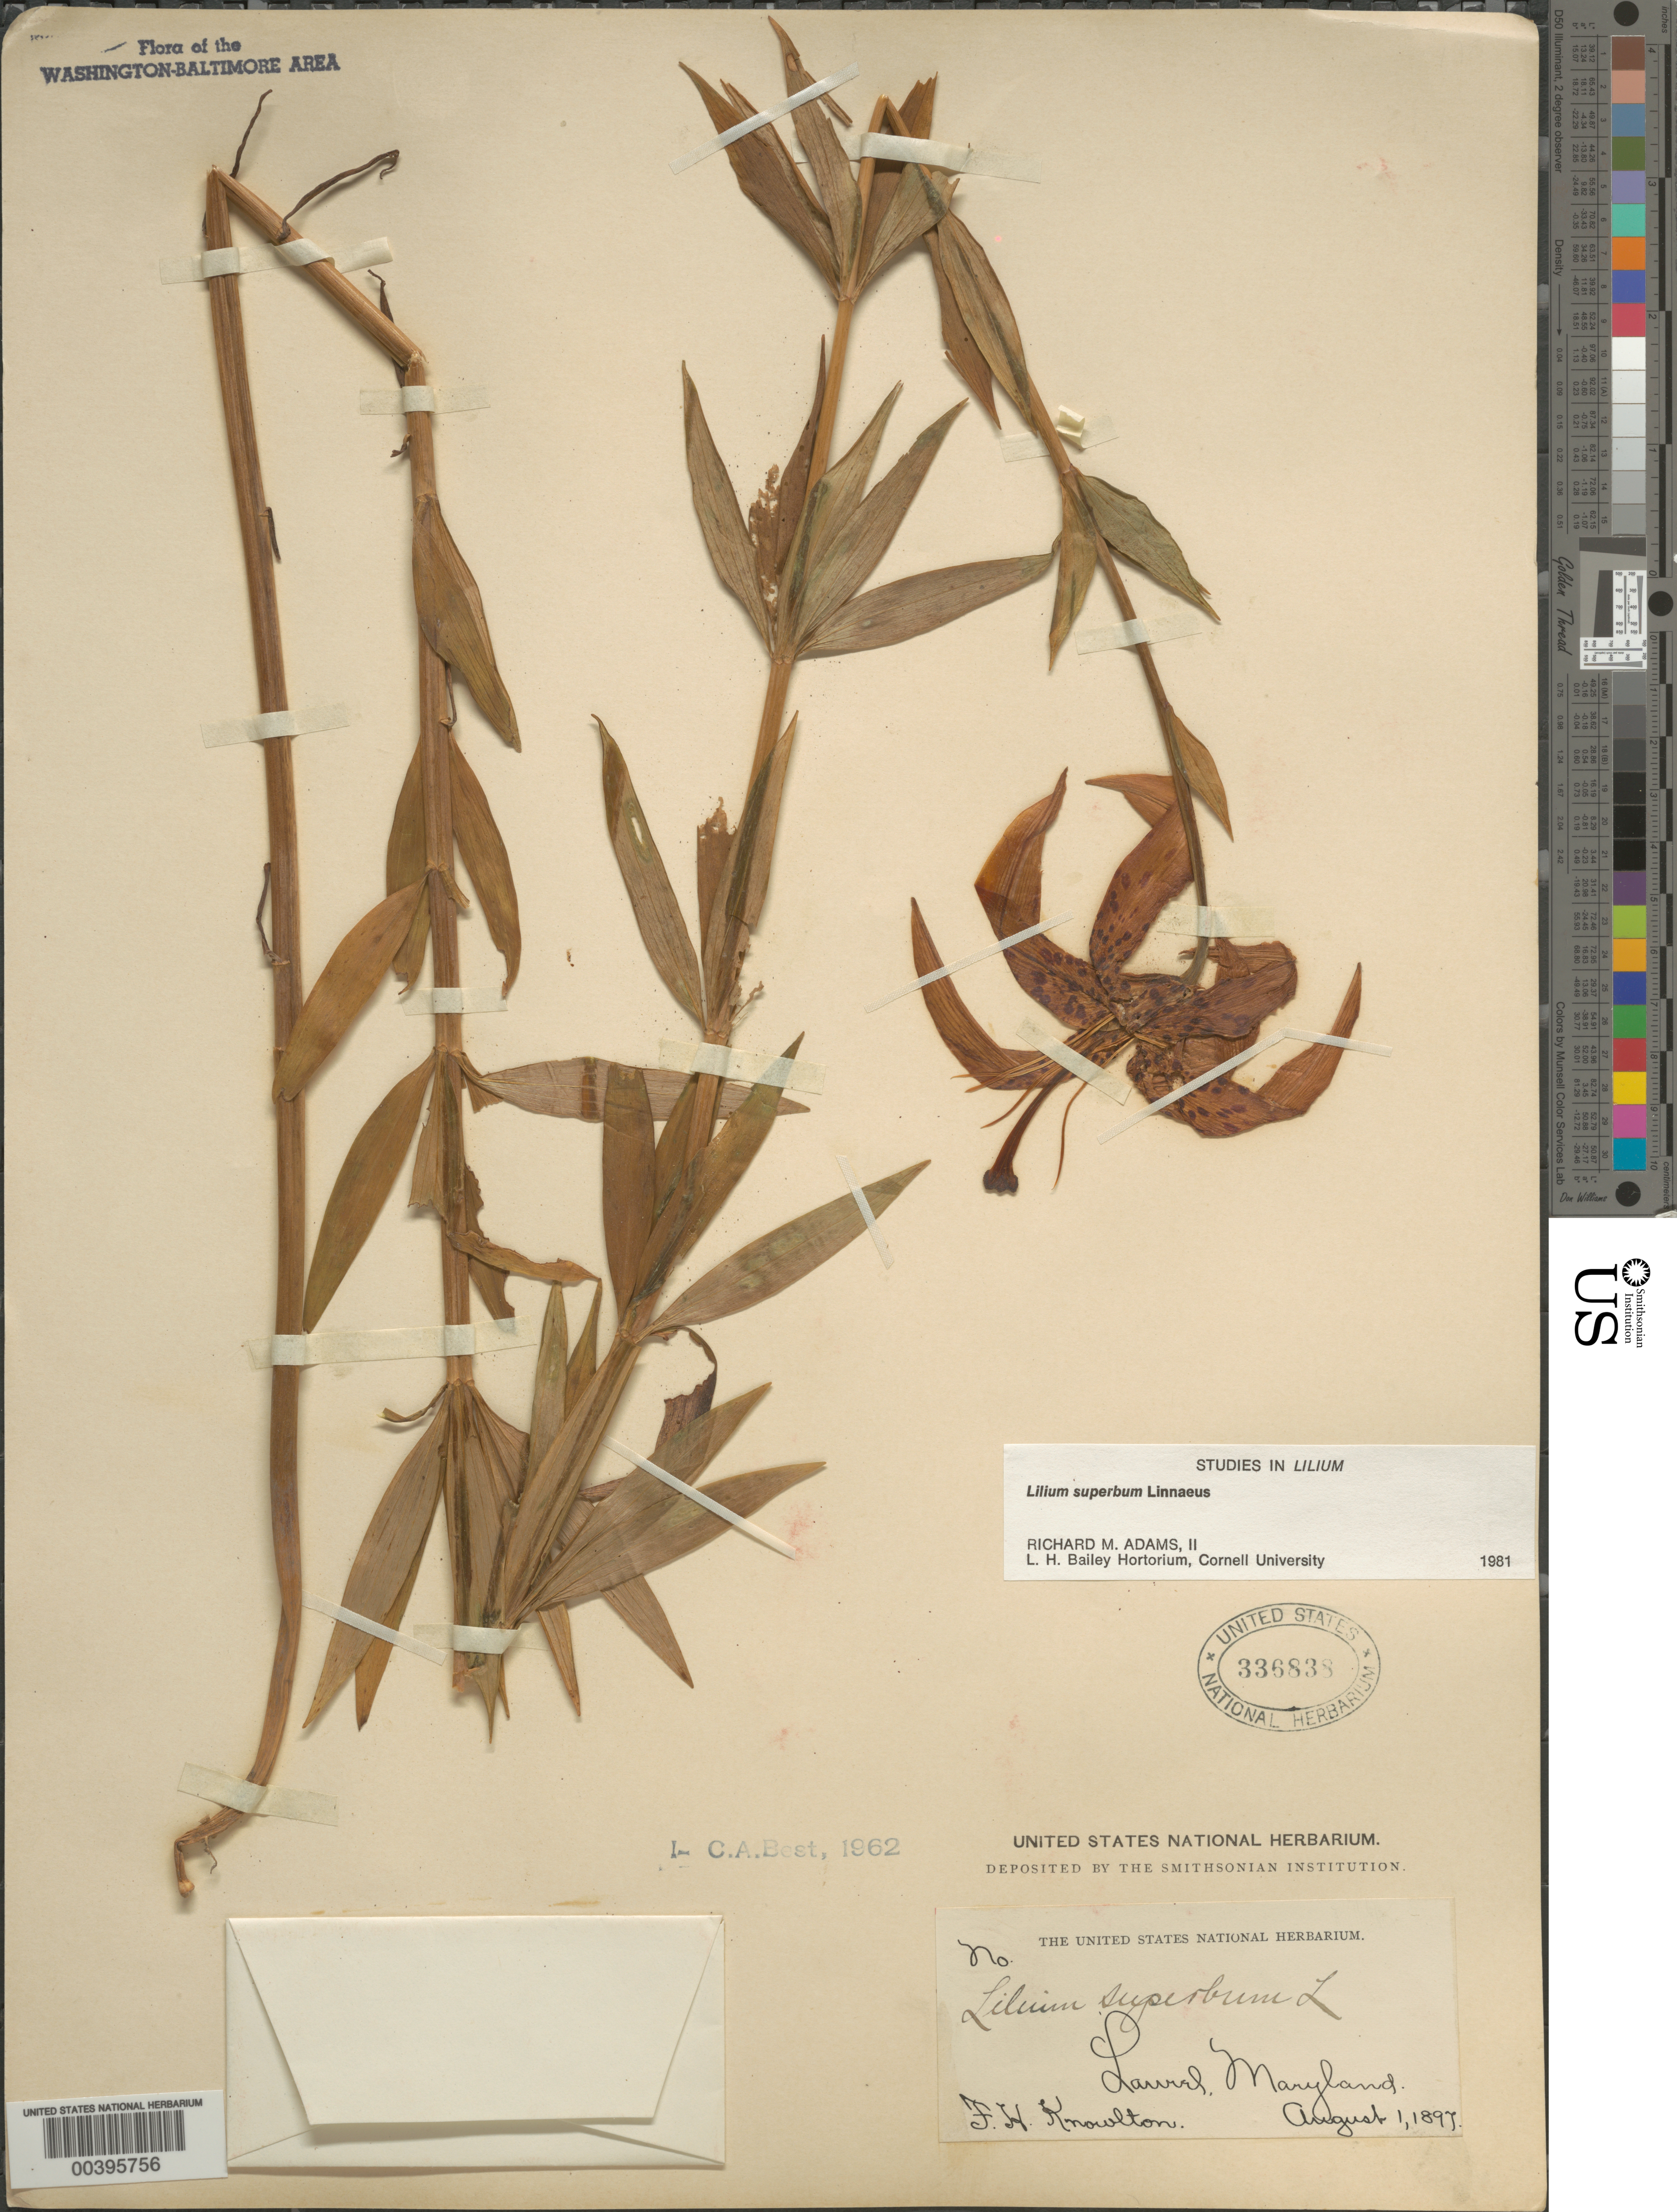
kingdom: Plantae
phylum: Tracheophyta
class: Liliopsida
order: Liliales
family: Liliaceae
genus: Lilium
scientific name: Lilium superbum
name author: L.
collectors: F. H. Knowlton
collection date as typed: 01 Aug 1897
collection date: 1897-08-01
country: United States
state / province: Maryland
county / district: Prince George's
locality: Laurel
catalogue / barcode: US 336838